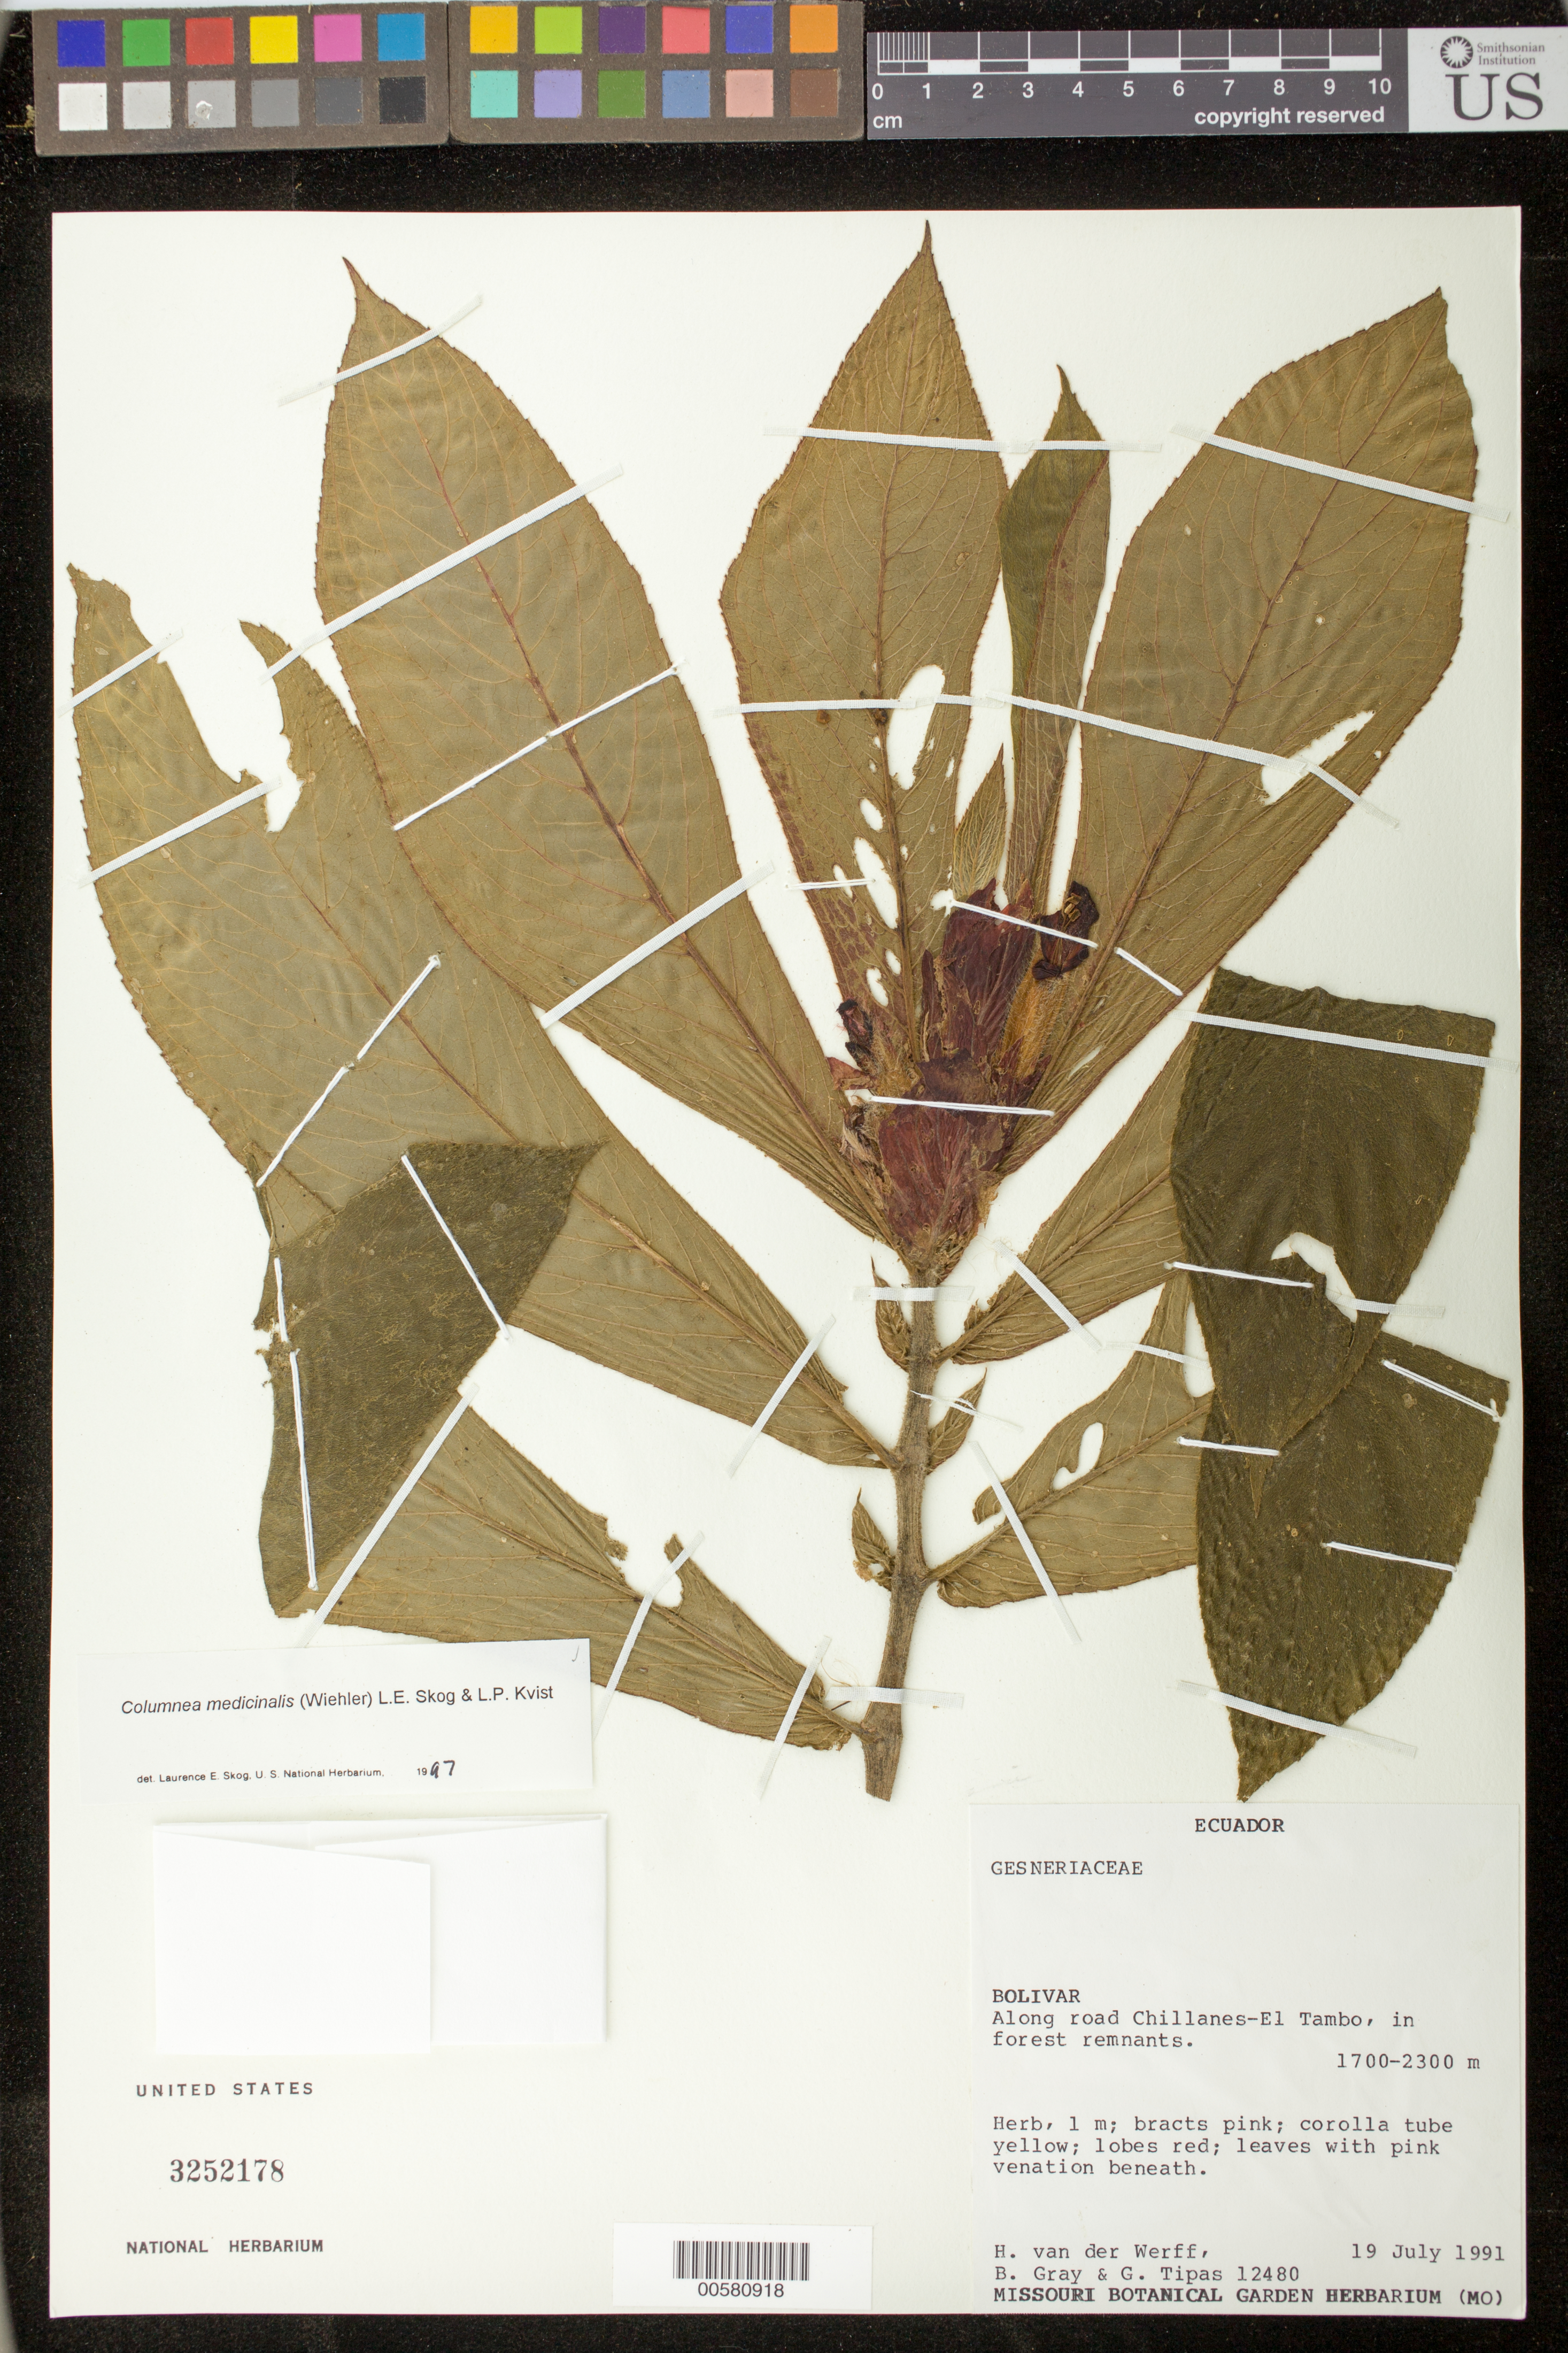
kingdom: Plantae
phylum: Tracheophyta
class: Magnoliopsida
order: Lamiales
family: Gesneriaceae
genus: Columnea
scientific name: Columnea medicinalis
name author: (Wiehler) L.E. Skog & L.P. Kvist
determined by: Skog, Laurence E.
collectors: H. van der Werff, B. Gray & G. Tipas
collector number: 12480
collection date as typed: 19 Jul 1991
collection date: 1991-07-19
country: Ecuador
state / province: Bolivar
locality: Along road Chillanes - El Tambo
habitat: In forest remnants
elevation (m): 1700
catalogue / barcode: US 3252178